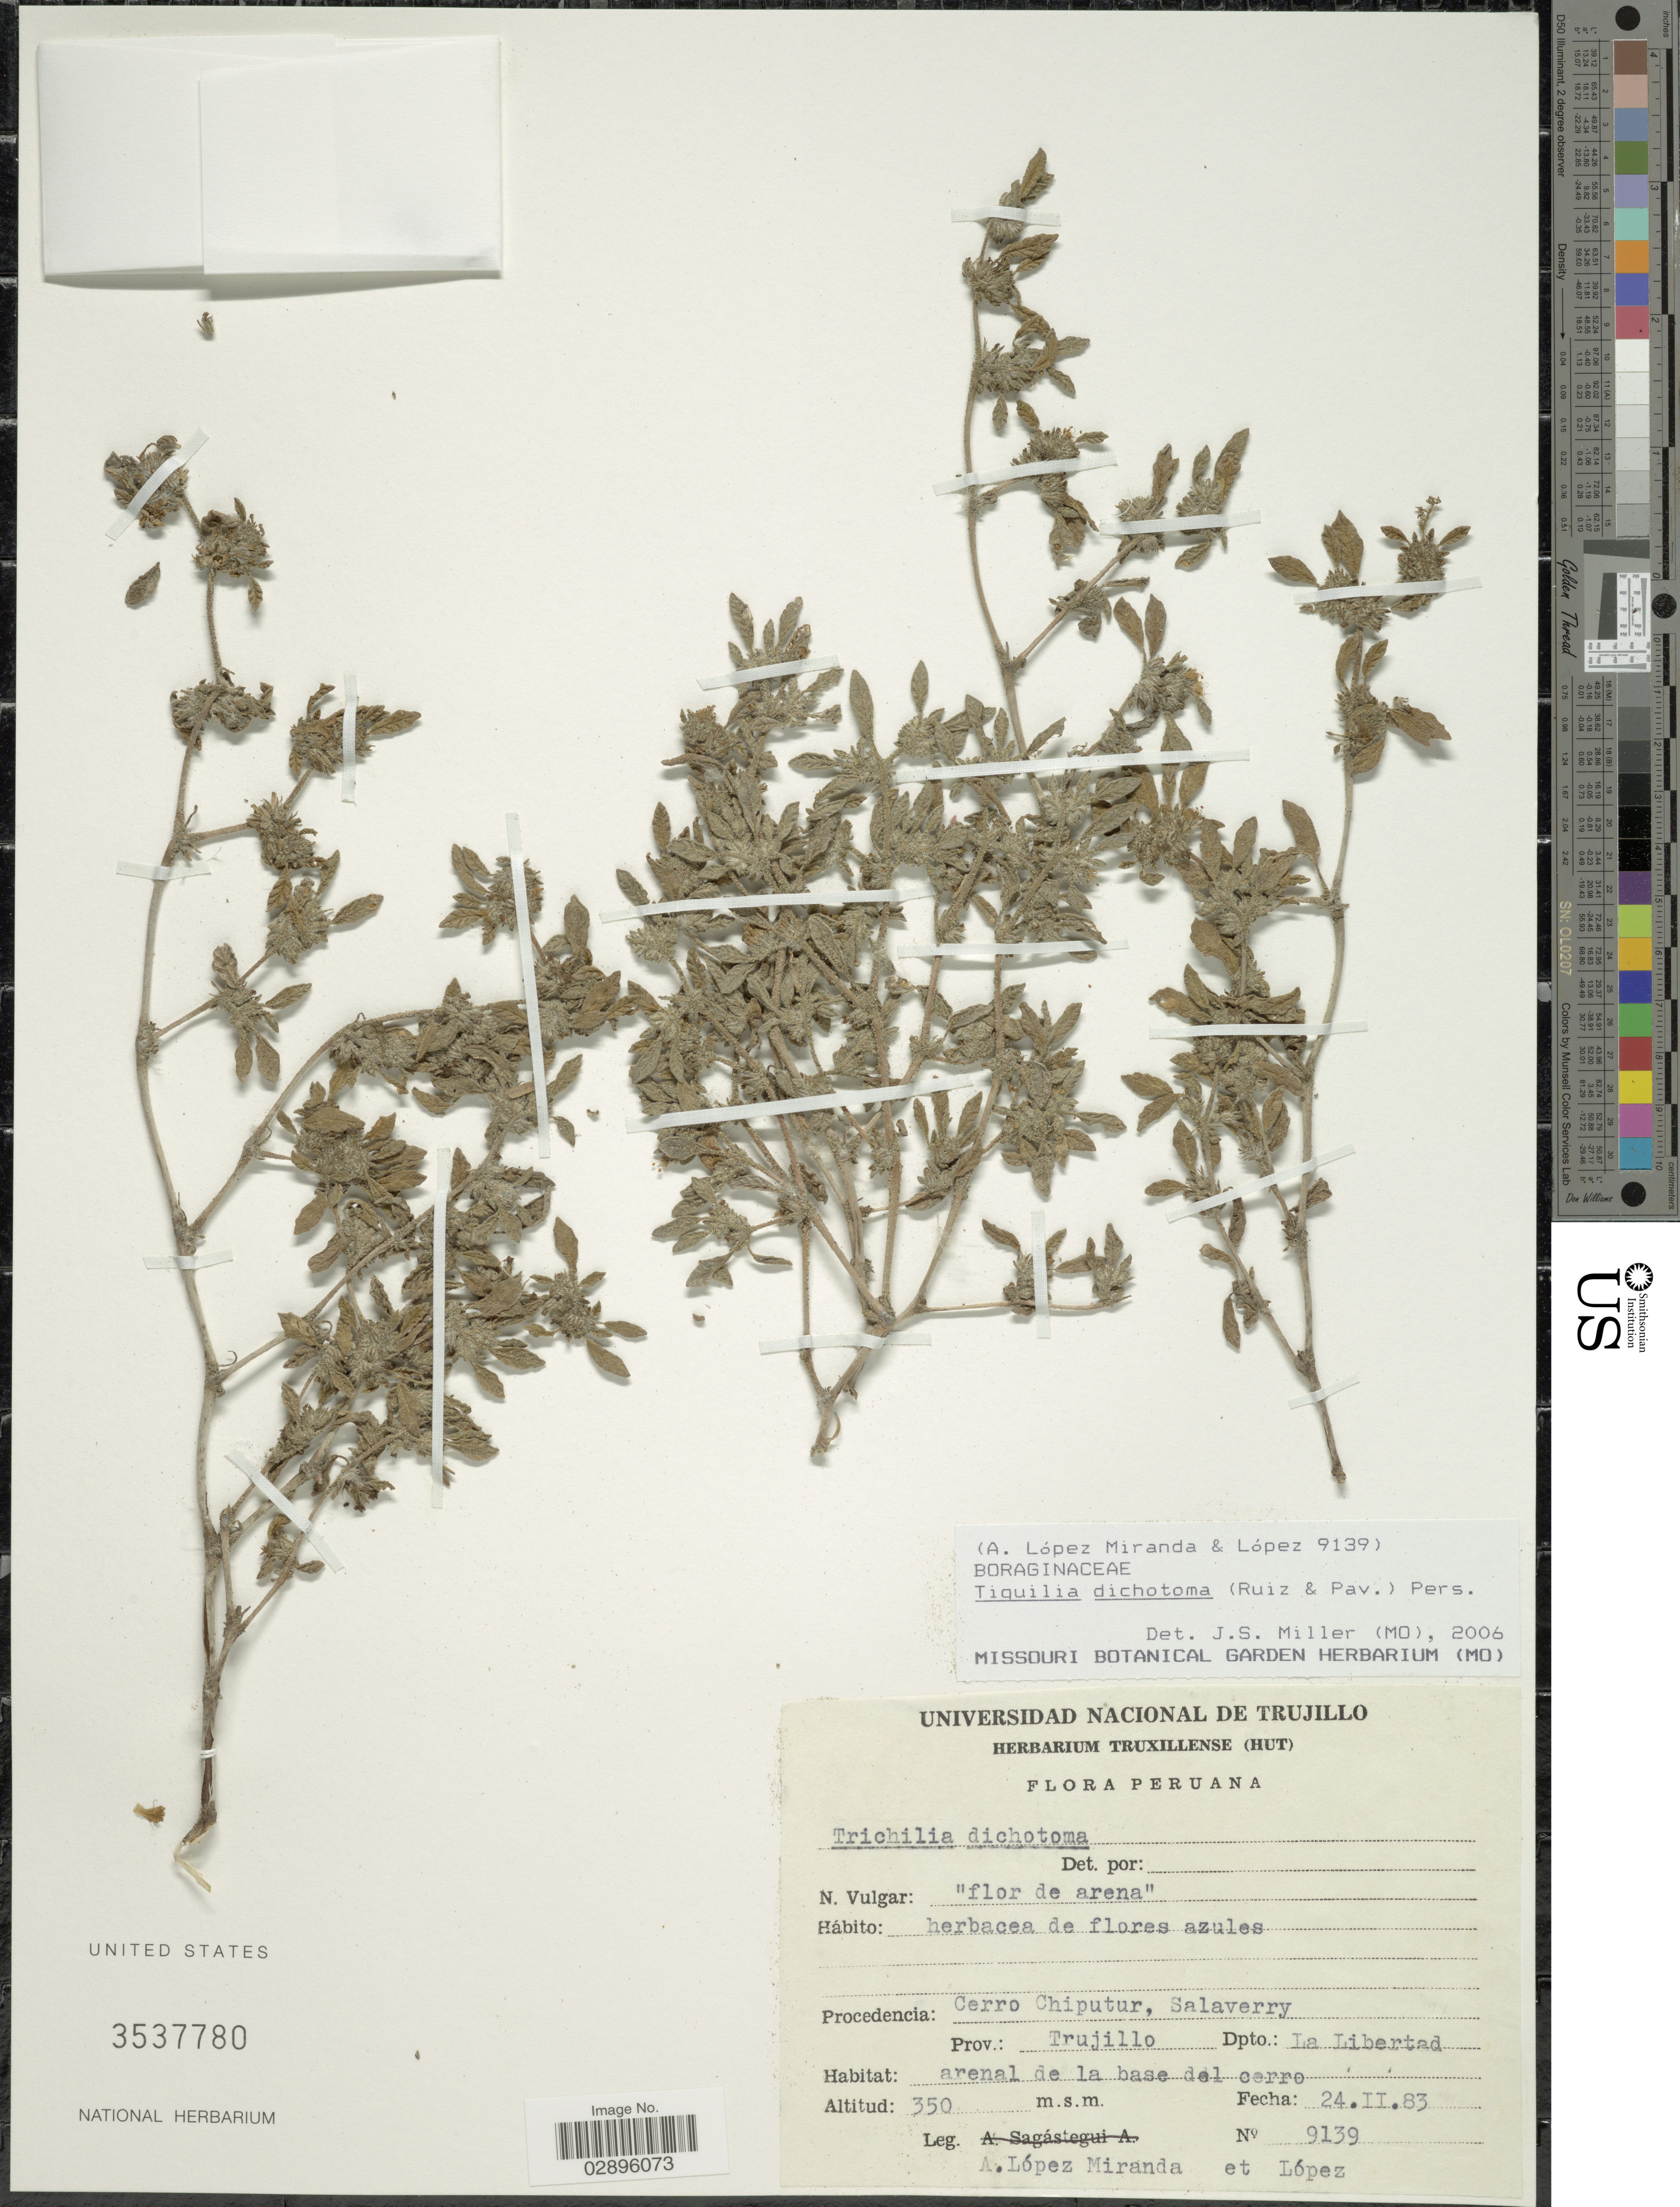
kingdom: Plantae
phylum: Tracheophyta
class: Magnoliopsida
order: Boraginales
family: Ehretiaceae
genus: Tiquilia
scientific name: Tiquilia dichotoma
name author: (Ruiz & Pav.) Pers.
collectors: A. López M. & -. Lopez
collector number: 9139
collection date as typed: Transcribed d/m/y: 24/2/83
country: Peru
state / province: La Libertad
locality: Cerro Chiputur, Salaverry. Prov.: Trujillo, Dpto.: La Libertad.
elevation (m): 350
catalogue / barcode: US 3537780